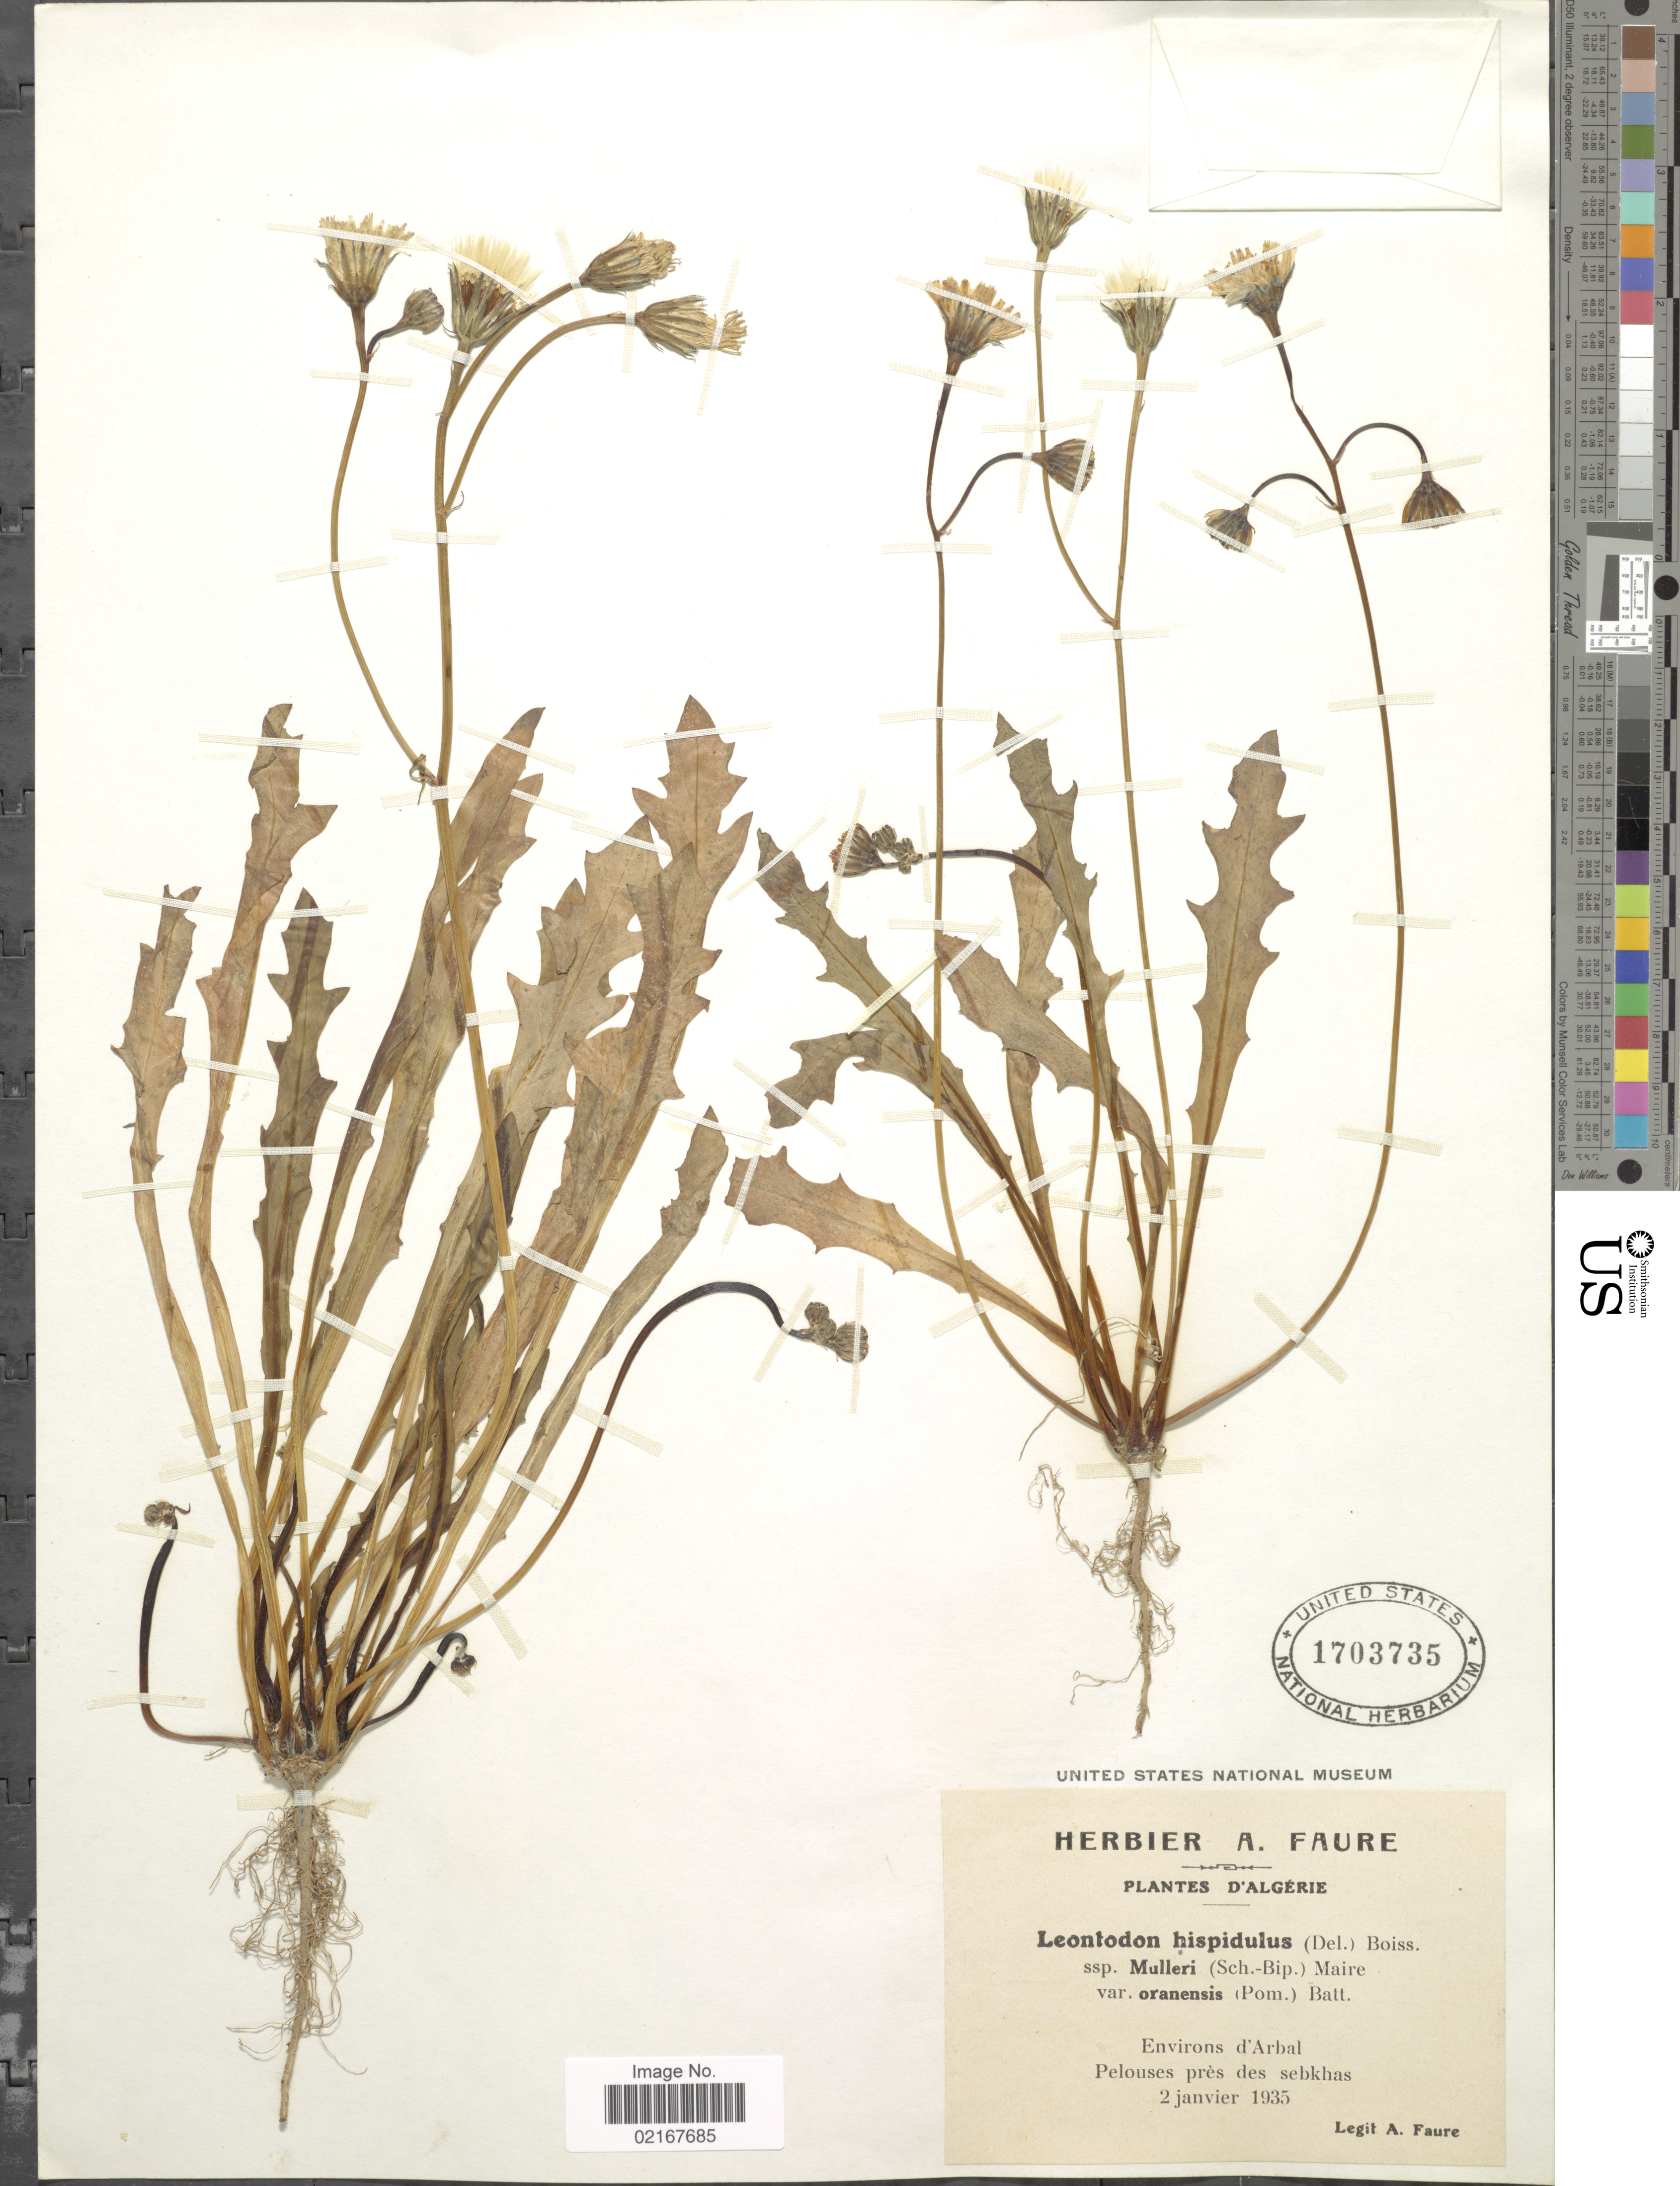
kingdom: Plantae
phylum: Tracheophyta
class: Magnoliopsida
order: Asterales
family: Asteraceae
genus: Scorzoneroides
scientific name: Scorzoneroides hispidula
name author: (Delile) Greuter & Talavera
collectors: A. Faure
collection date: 1935-01-02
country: Algeria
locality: Environs d'Arbal, pelouses pres des sebkhas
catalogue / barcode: US 1703735